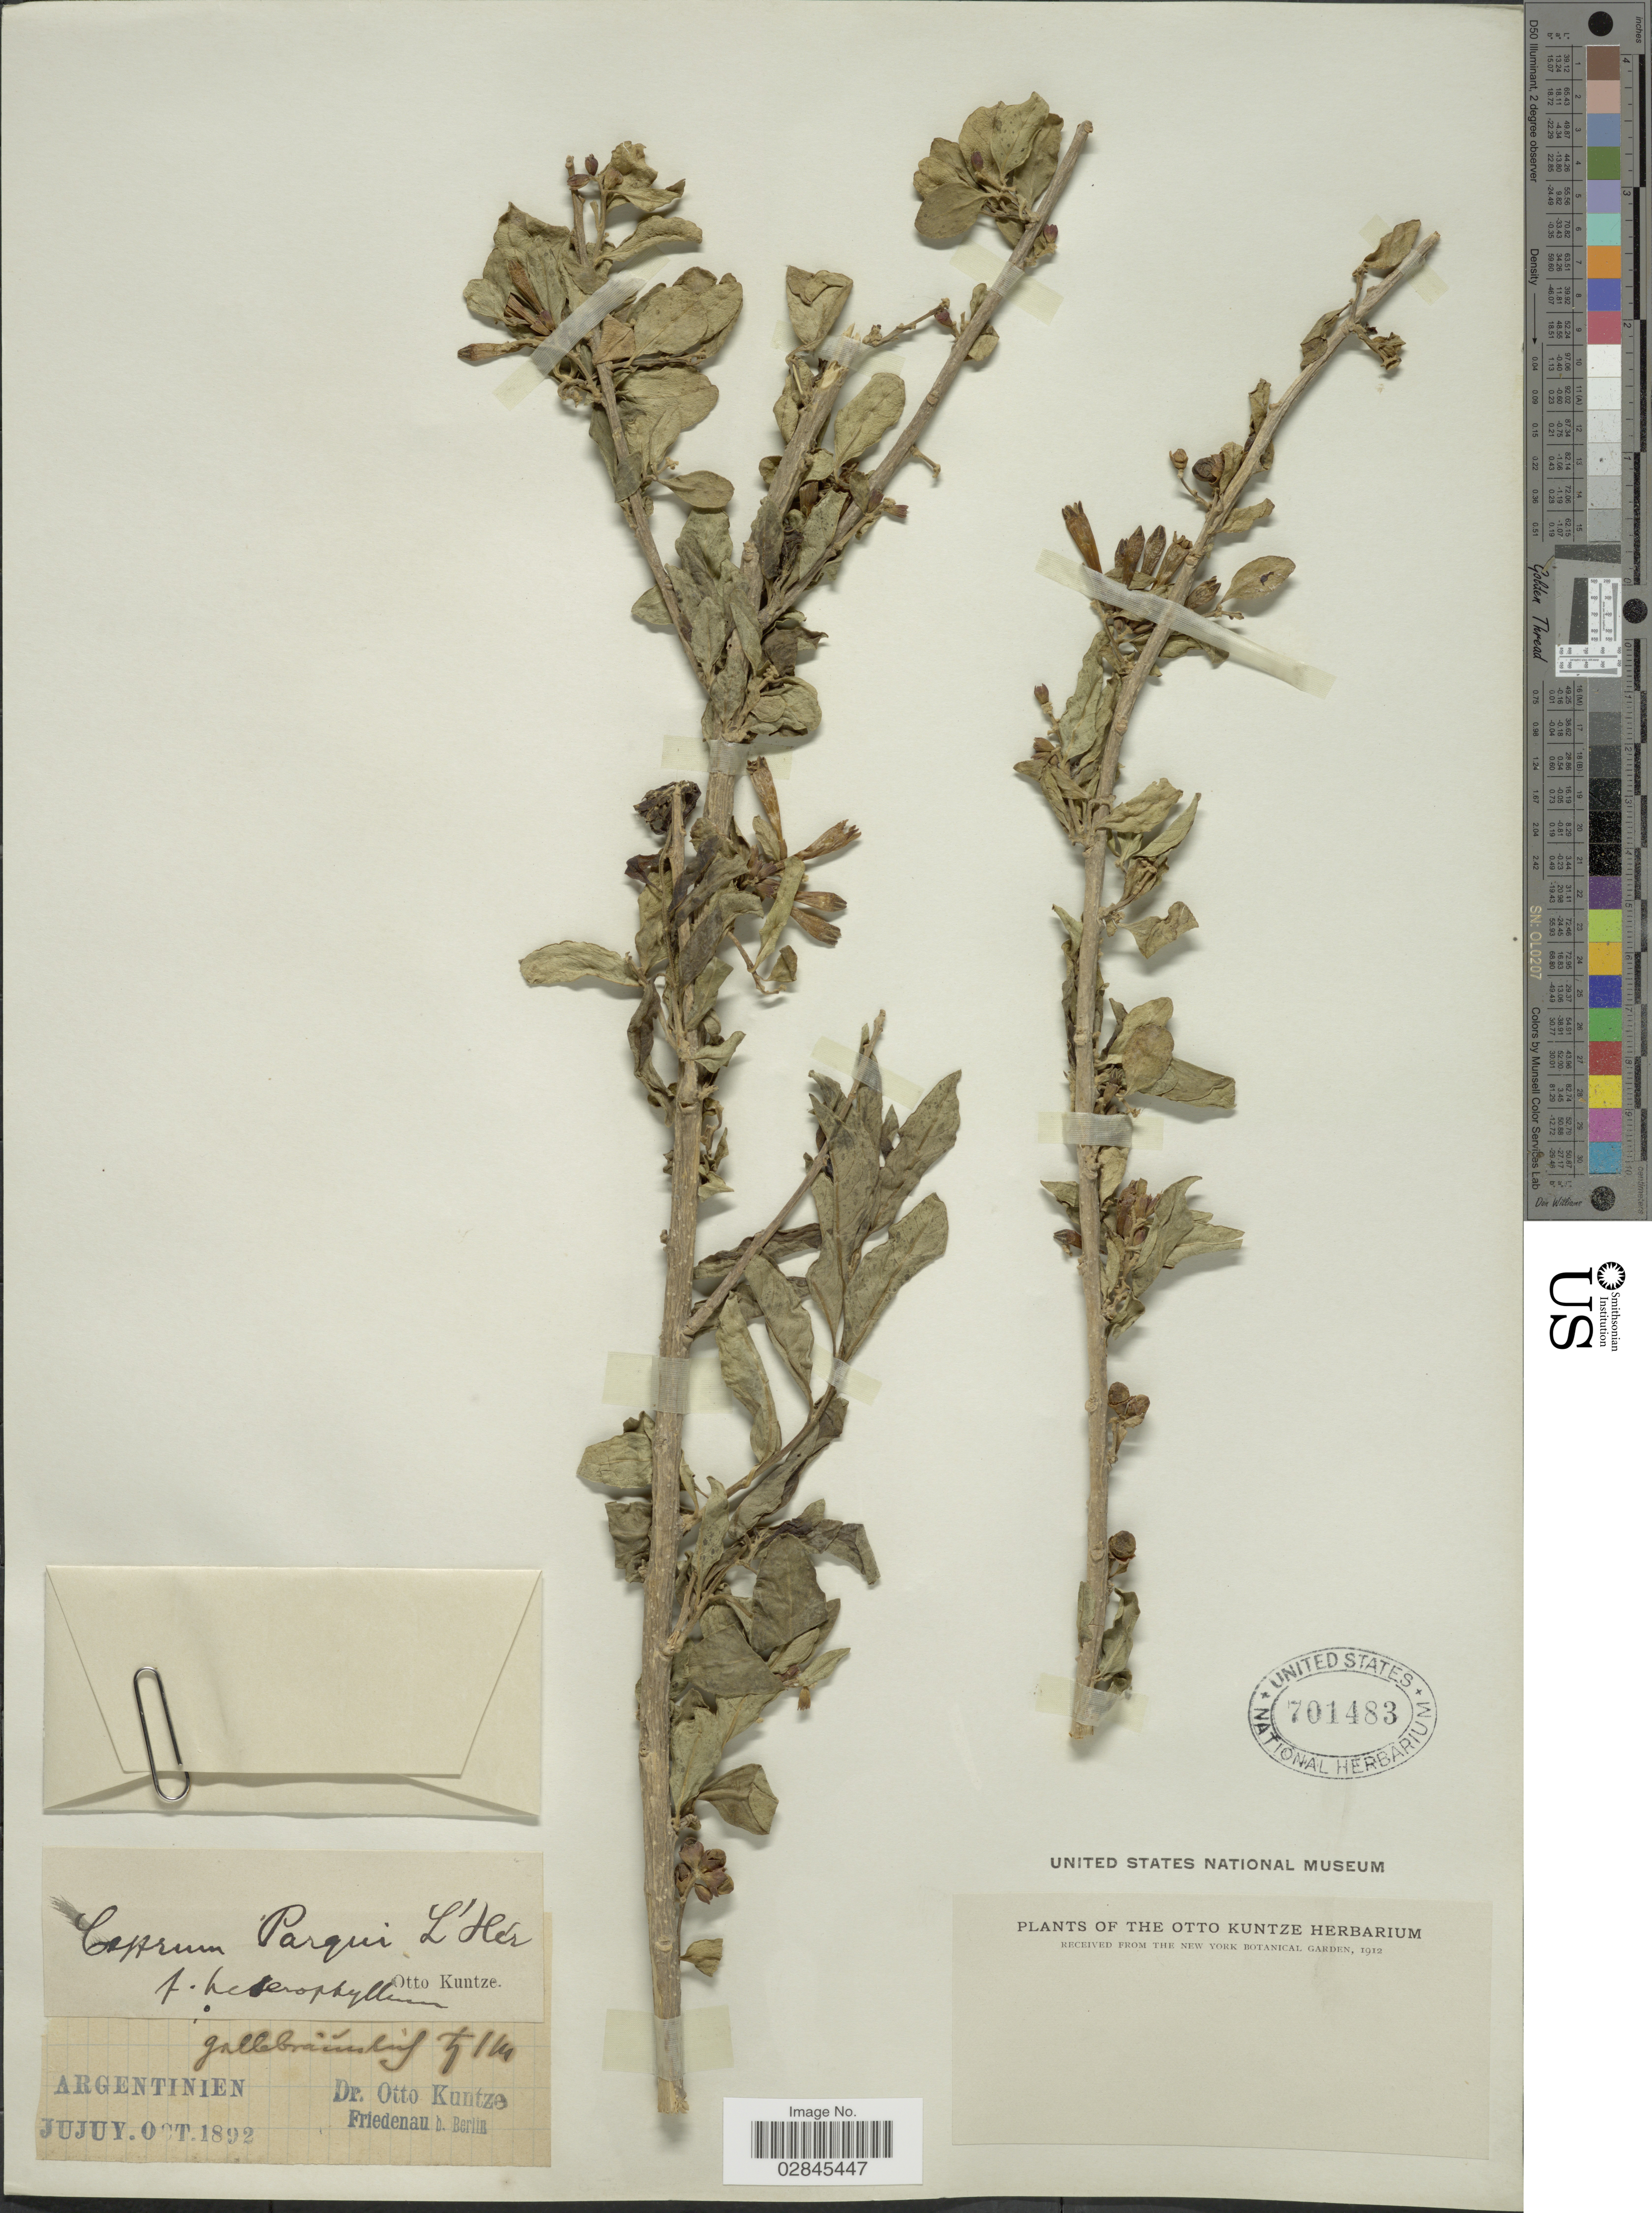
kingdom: Plantae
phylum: Tracheophyta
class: Magnoliopsida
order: Solanales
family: Solanaceae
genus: Cestrum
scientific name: Cestrum parqui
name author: L'Hér.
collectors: C.E.O. Kuntze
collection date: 1892-10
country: Argentina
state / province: Jujuy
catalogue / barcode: US 701483